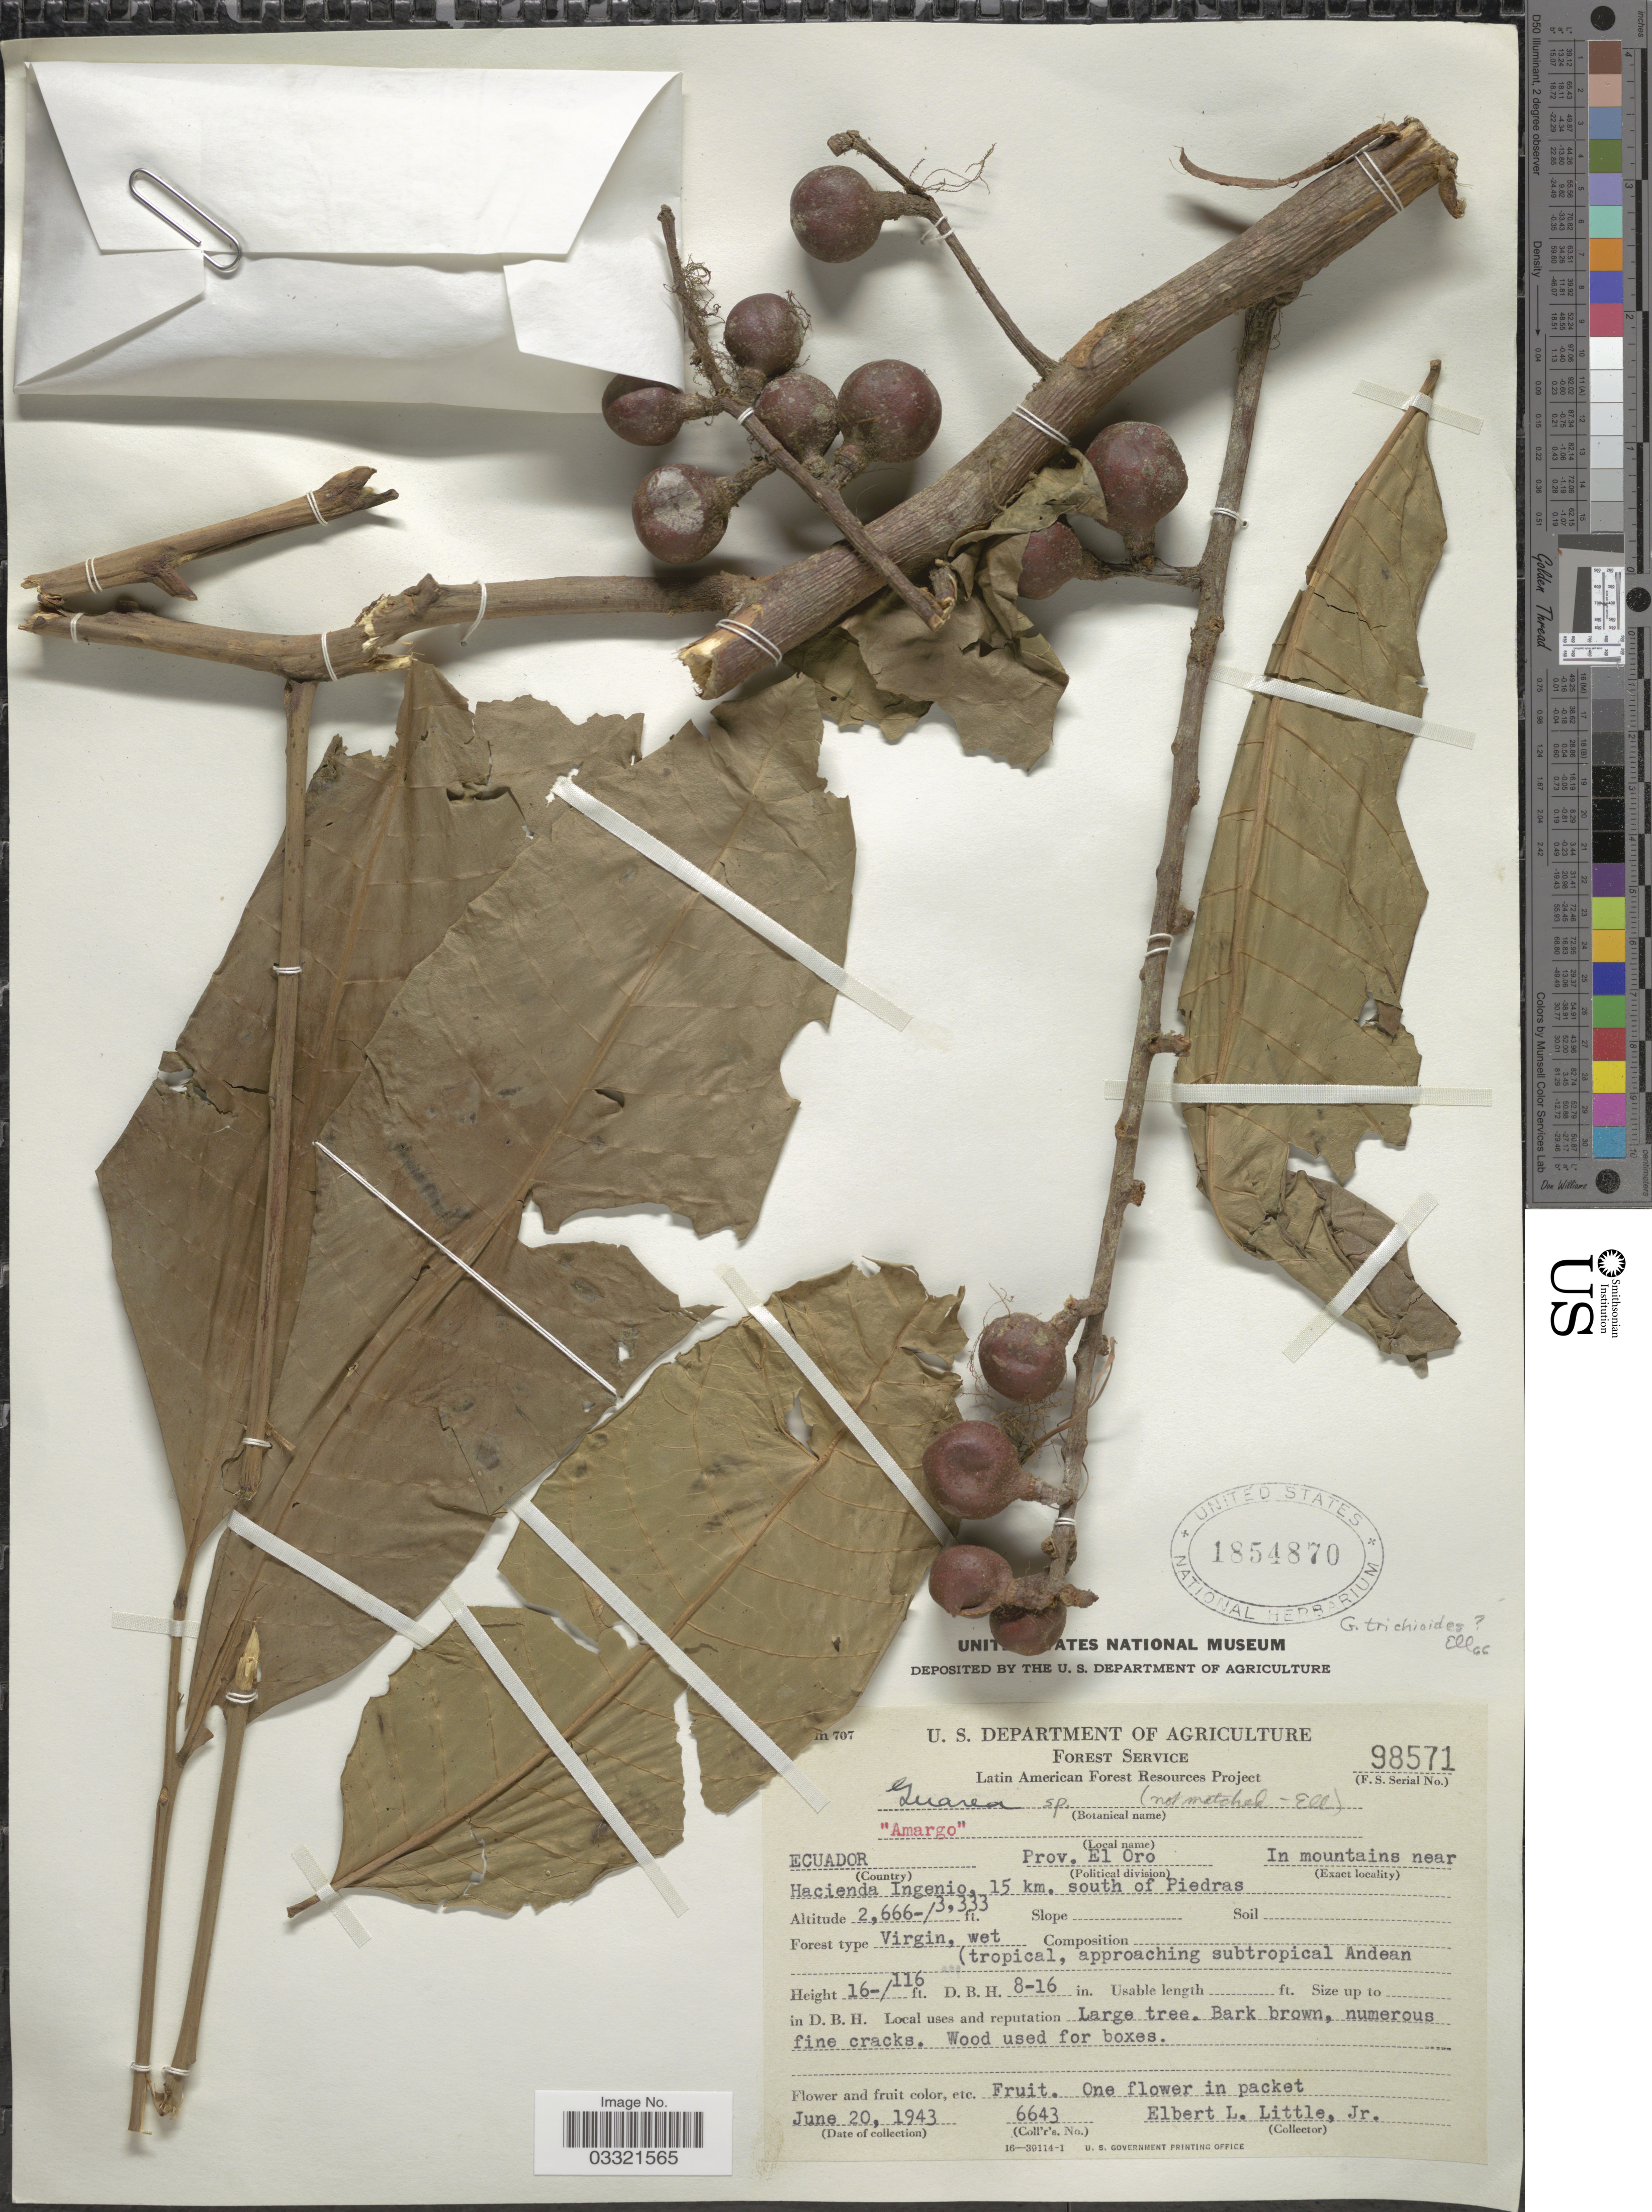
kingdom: Plantae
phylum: Tracheophyta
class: Magnoliopsida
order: Sapindales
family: Meliaceae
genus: Guarea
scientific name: Guarea guidonia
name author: (L.) Sleumer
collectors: E. L. Little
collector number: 6643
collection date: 1943-06-20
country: Ecuador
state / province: El Oro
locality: In mountains near Hacienda Ingenio, 15 km. south of Piedras.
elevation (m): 813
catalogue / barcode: US 1854870